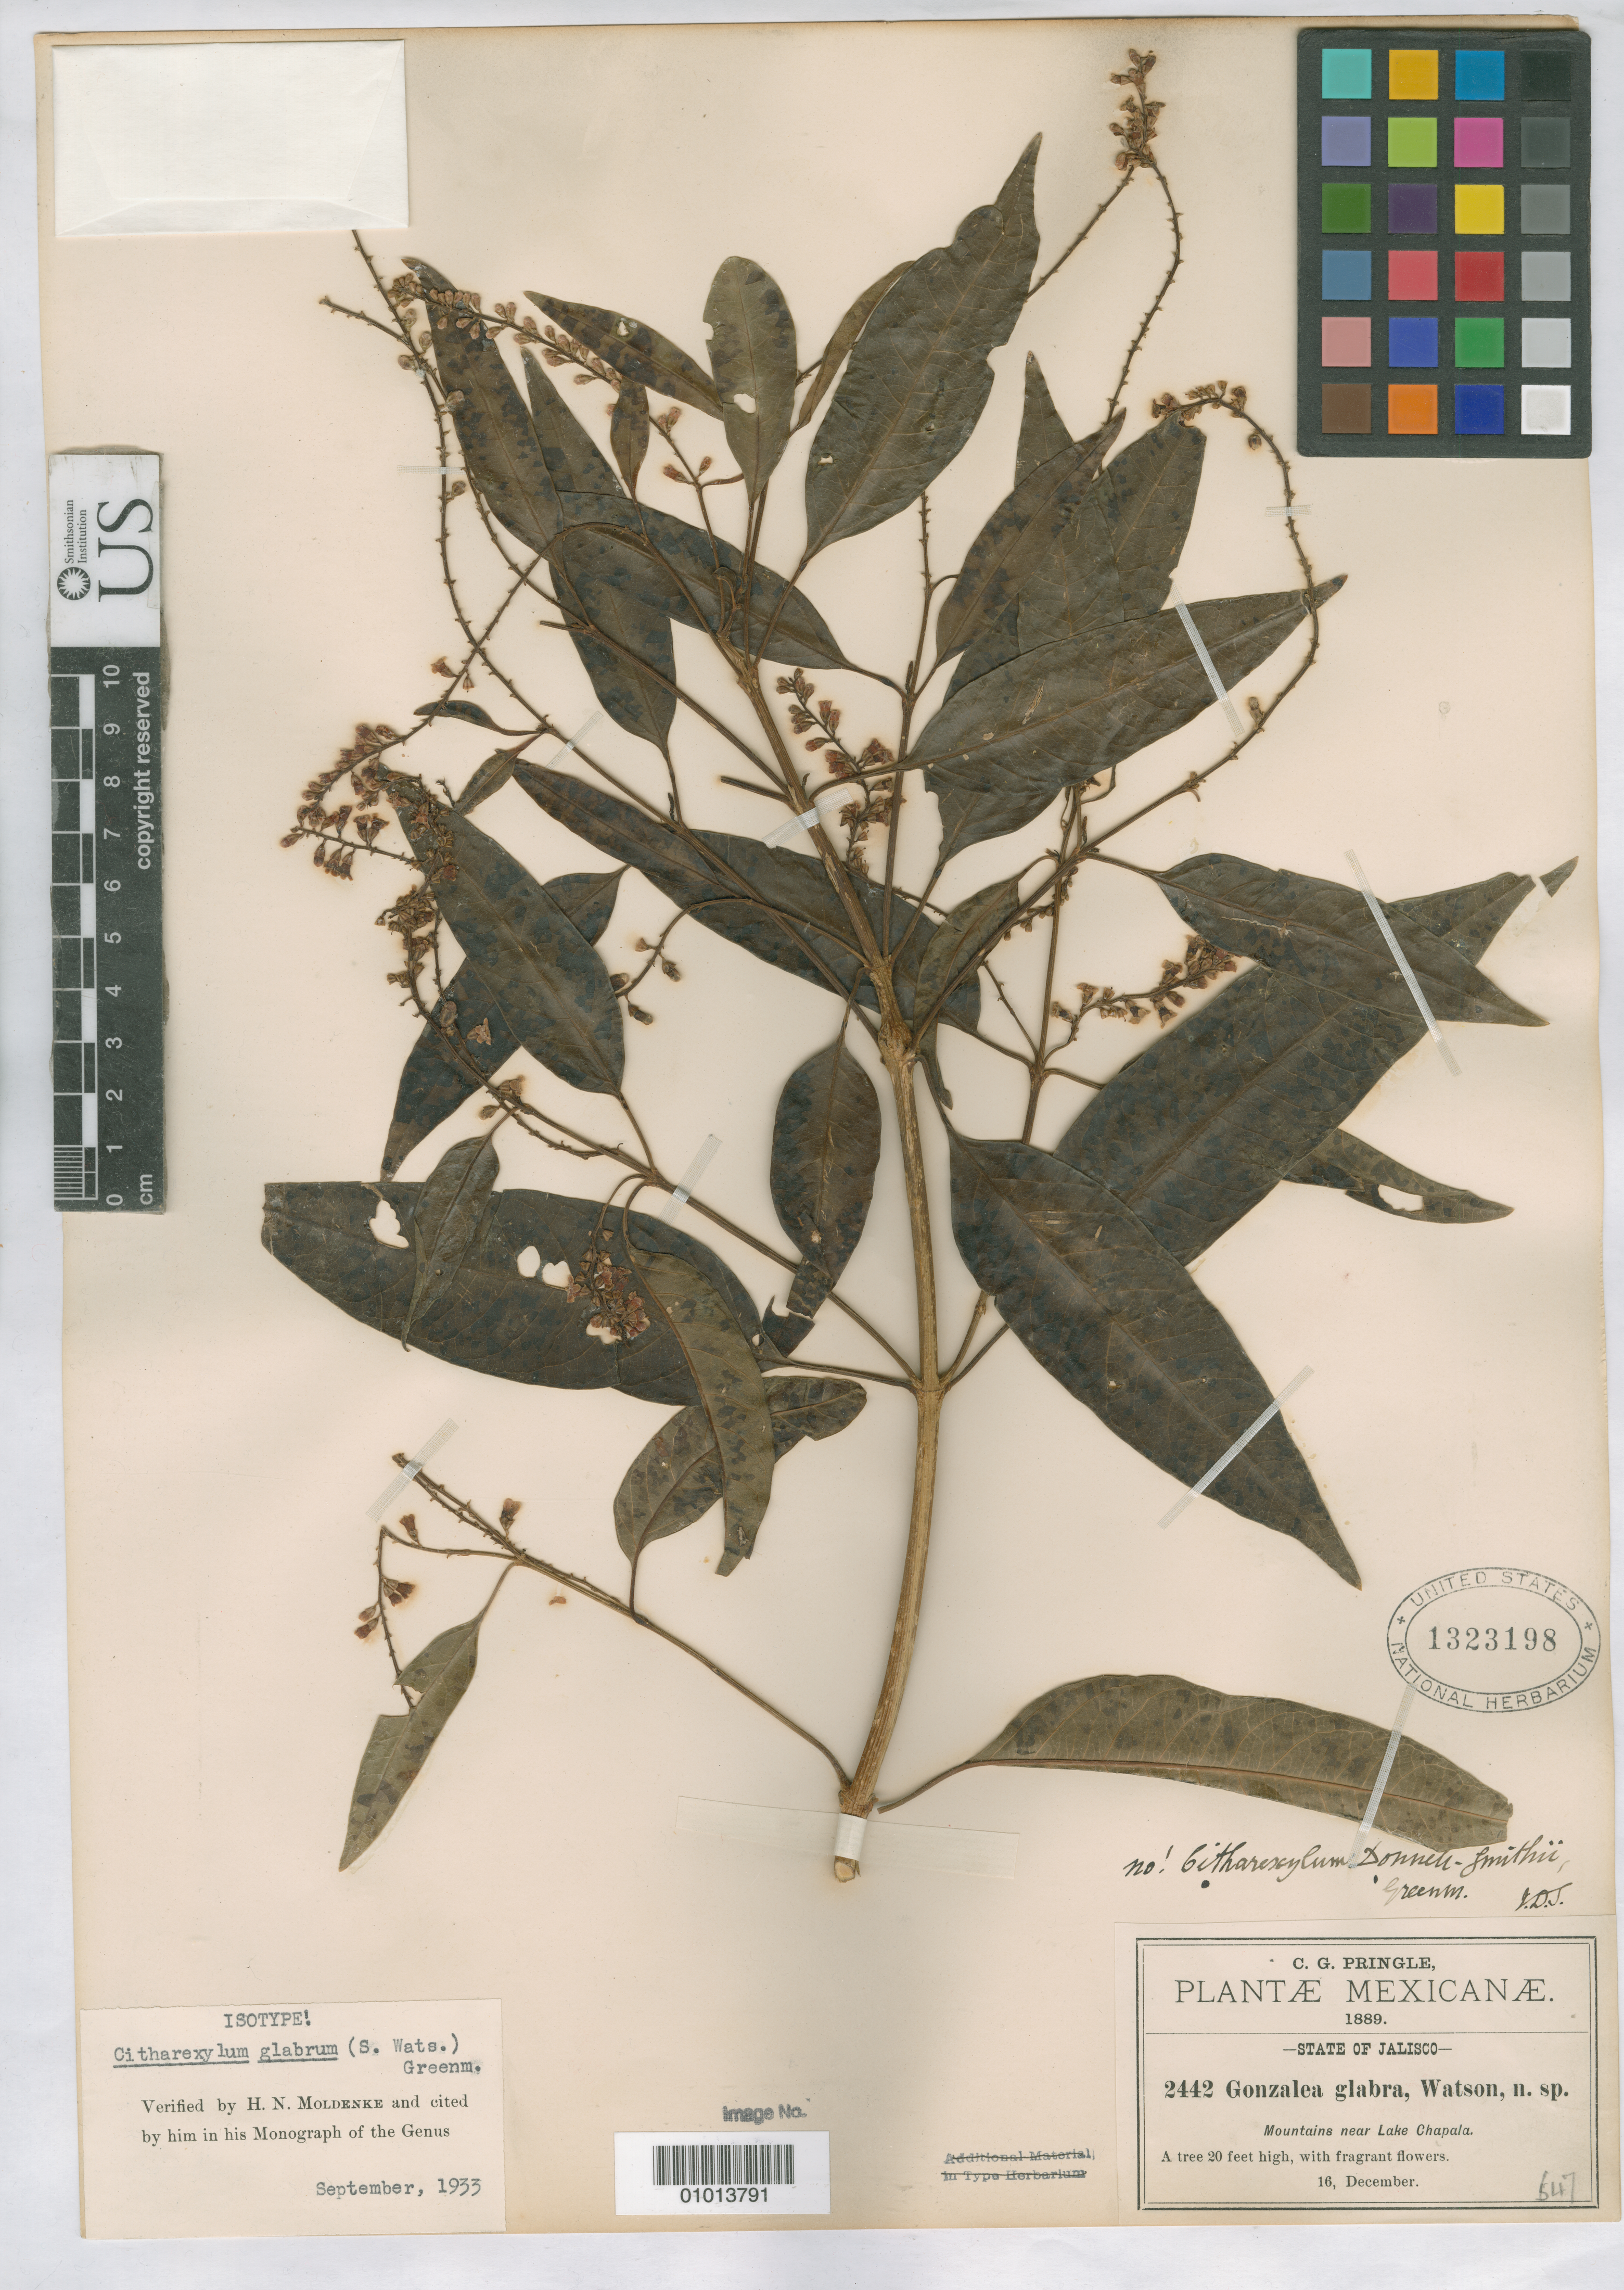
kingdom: Plantae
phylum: Tracheophyta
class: Magnoliopsida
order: Gentianales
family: Rubiaceae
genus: Gonzalea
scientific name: Gonzalea glabra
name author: S. Watson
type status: Type Collection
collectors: C. G. Pringle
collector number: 2442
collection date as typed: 16 Dec 1889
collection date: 1889-12-16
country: Mexico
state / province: Jalisco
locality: Mountains near Lake Chapala.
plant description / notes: Specimen ex John Donnell Smith herbarium.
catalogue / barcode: US 1323198